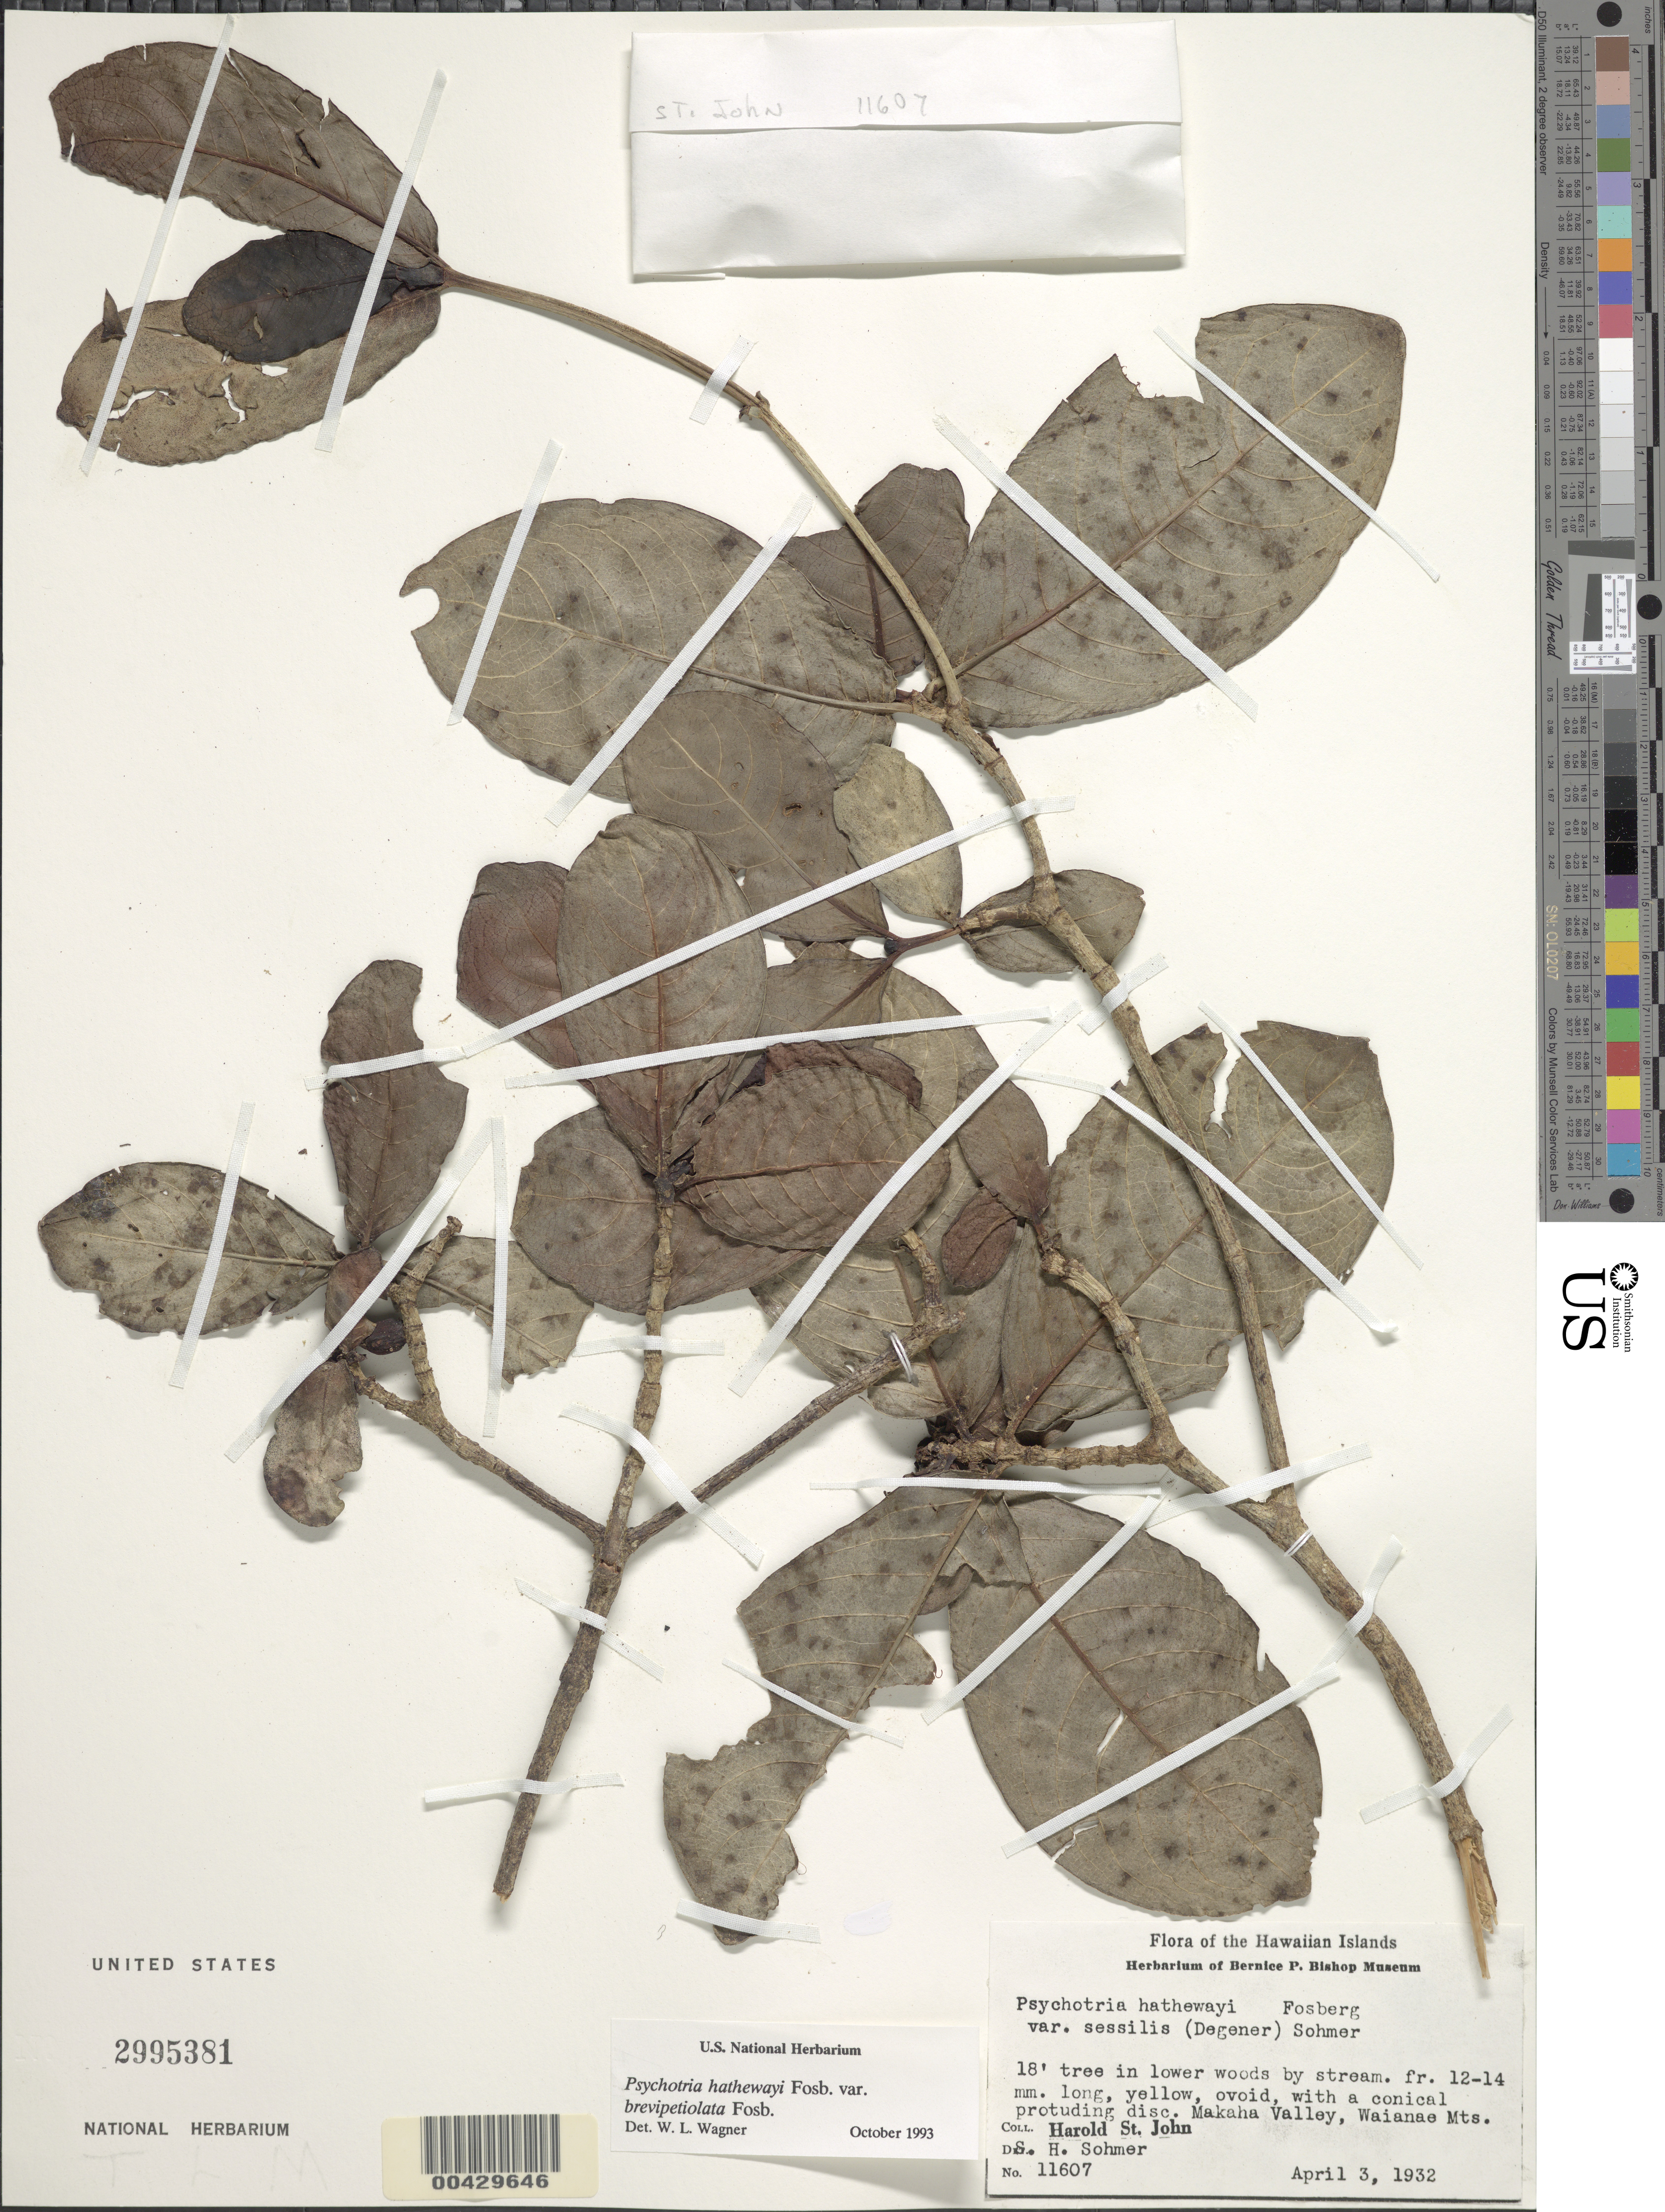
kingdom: Plantae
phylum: Tracheophyta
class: Magnoliopsida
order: Gentianales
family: Rubiaceae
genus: Psychotria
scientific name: Psychotria hathewayi var. brevipetiolata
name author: Fosberg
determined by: Wagner, W. L., (BOT), Smithsonian Institution - National Museum of Natural History (UNITED STATES)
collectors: H. St. John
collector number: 11607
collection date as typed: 3 Apr 1932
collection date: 1932-04-03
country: United States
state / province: Hawaii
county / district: Honolulu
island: Oahu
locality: Makaha Valley, Waianae Mts.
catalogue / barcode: US 2995381